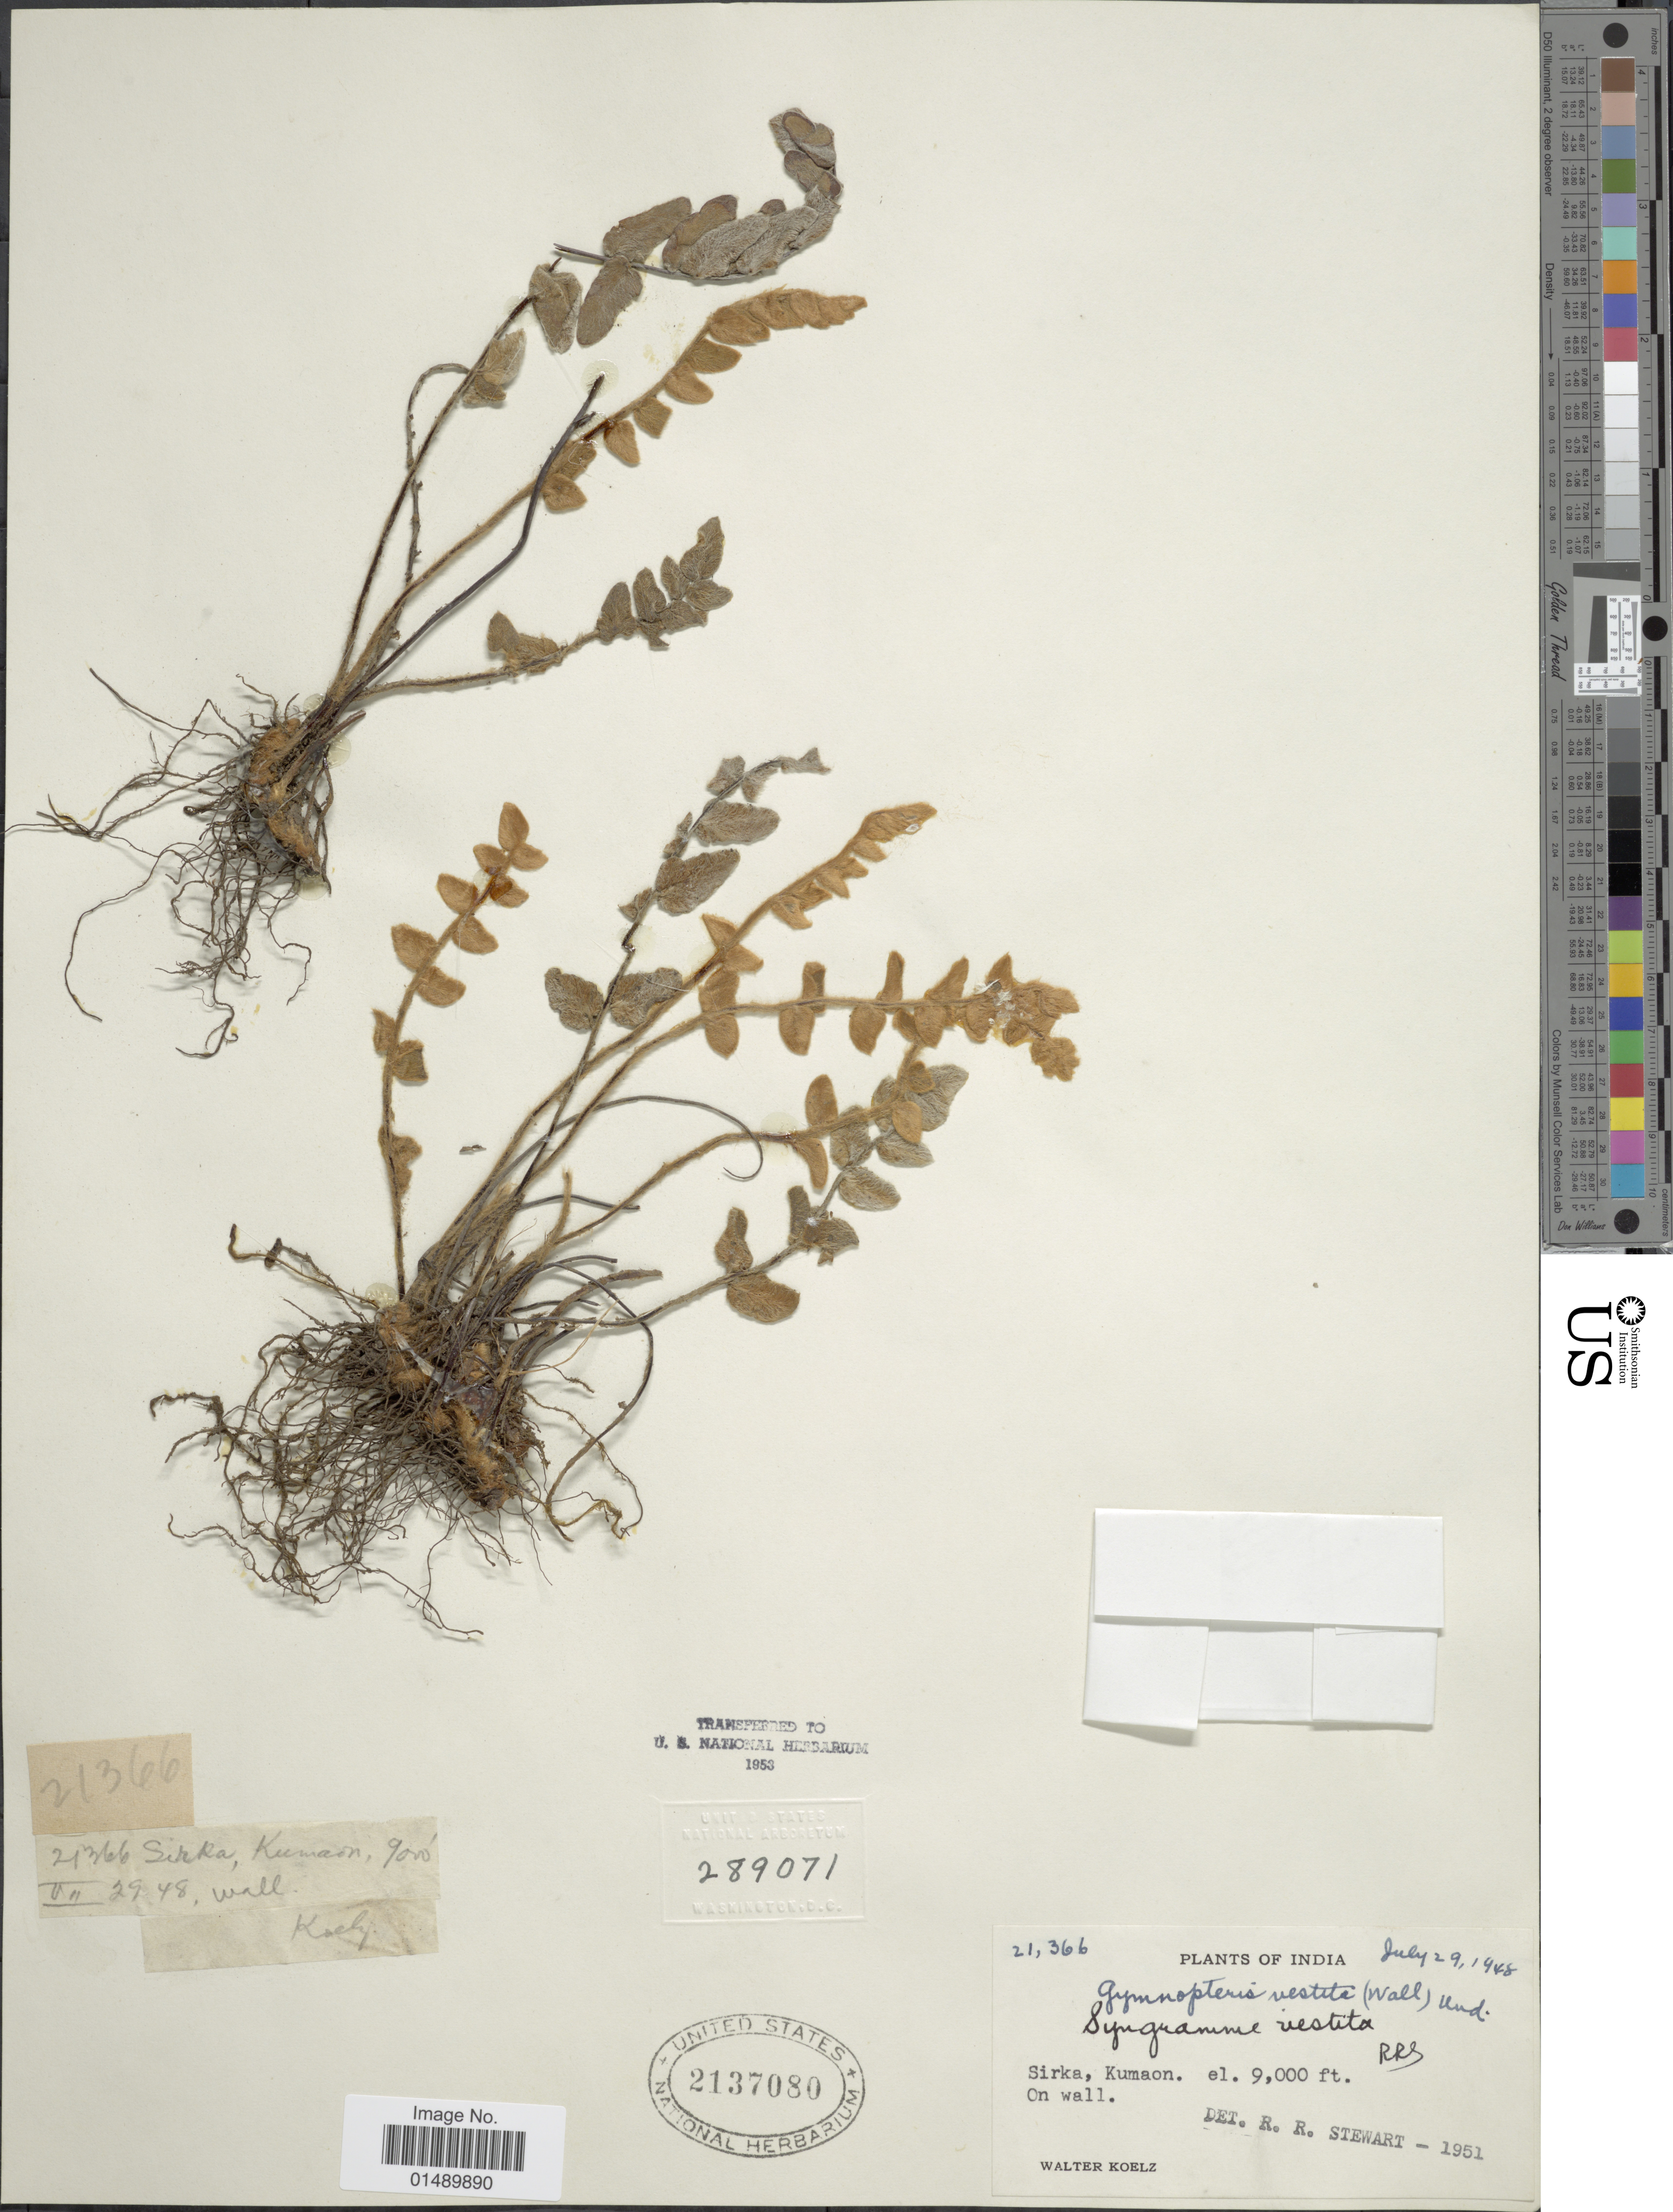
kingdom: Plantae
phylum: Tracheophyta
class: Polypodiopsida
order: Polypodiales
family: Pteridaceae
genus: Paragymnopteris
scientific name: Paragymnopteris vestita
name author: (Wall. ex C. Presl) K.H. Shing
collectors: W. N. Koelz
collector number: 21366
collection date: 1948-07-29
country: India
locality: India, Sirka, Kumaon.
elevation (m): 2743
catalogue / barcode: US 2137080